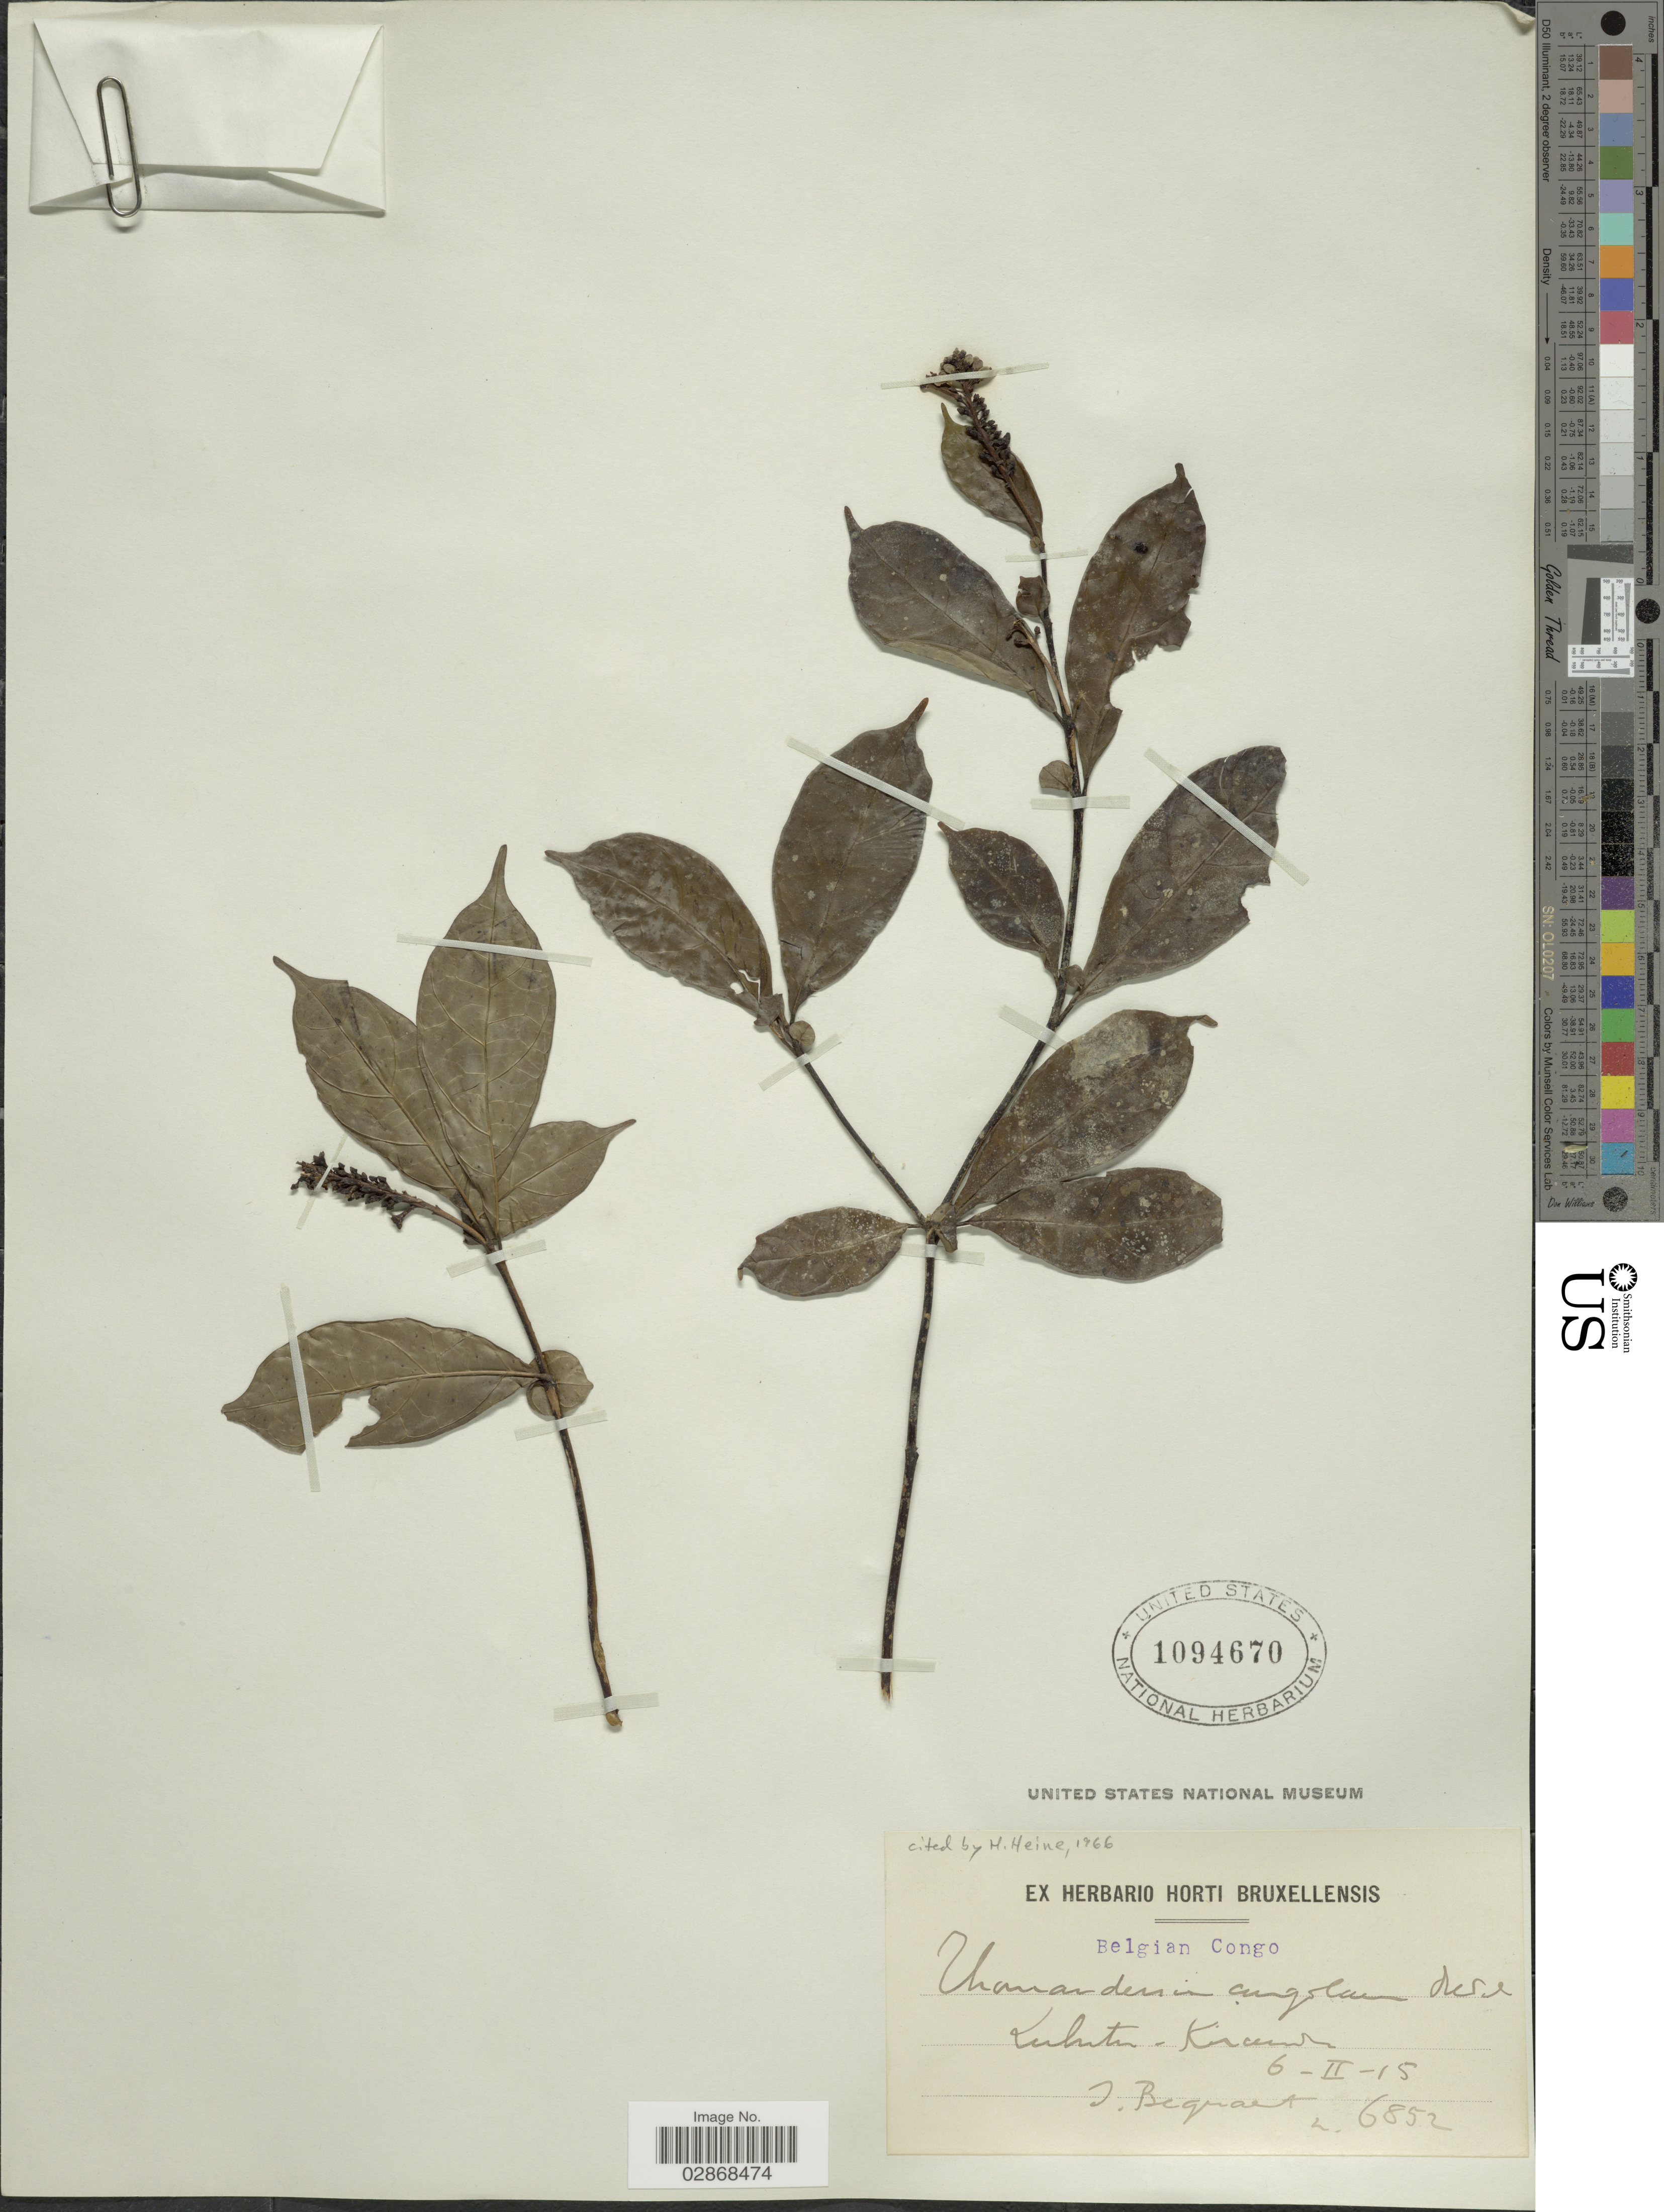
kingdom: Plantae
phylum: Tracheophyta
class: Magnoliopsida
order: Lamiales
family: Thomandersiaceae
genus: Thomandersia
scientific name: Thomandersia congolana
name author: De Wild. & Durand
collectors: J. Bequaert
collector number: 6852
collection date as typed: Transcribed d/m/y: 6/2/15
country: Congo, Democratic Republic of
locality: Belgian Congo. Lubutu. Kindu.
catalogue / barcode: US 1094670